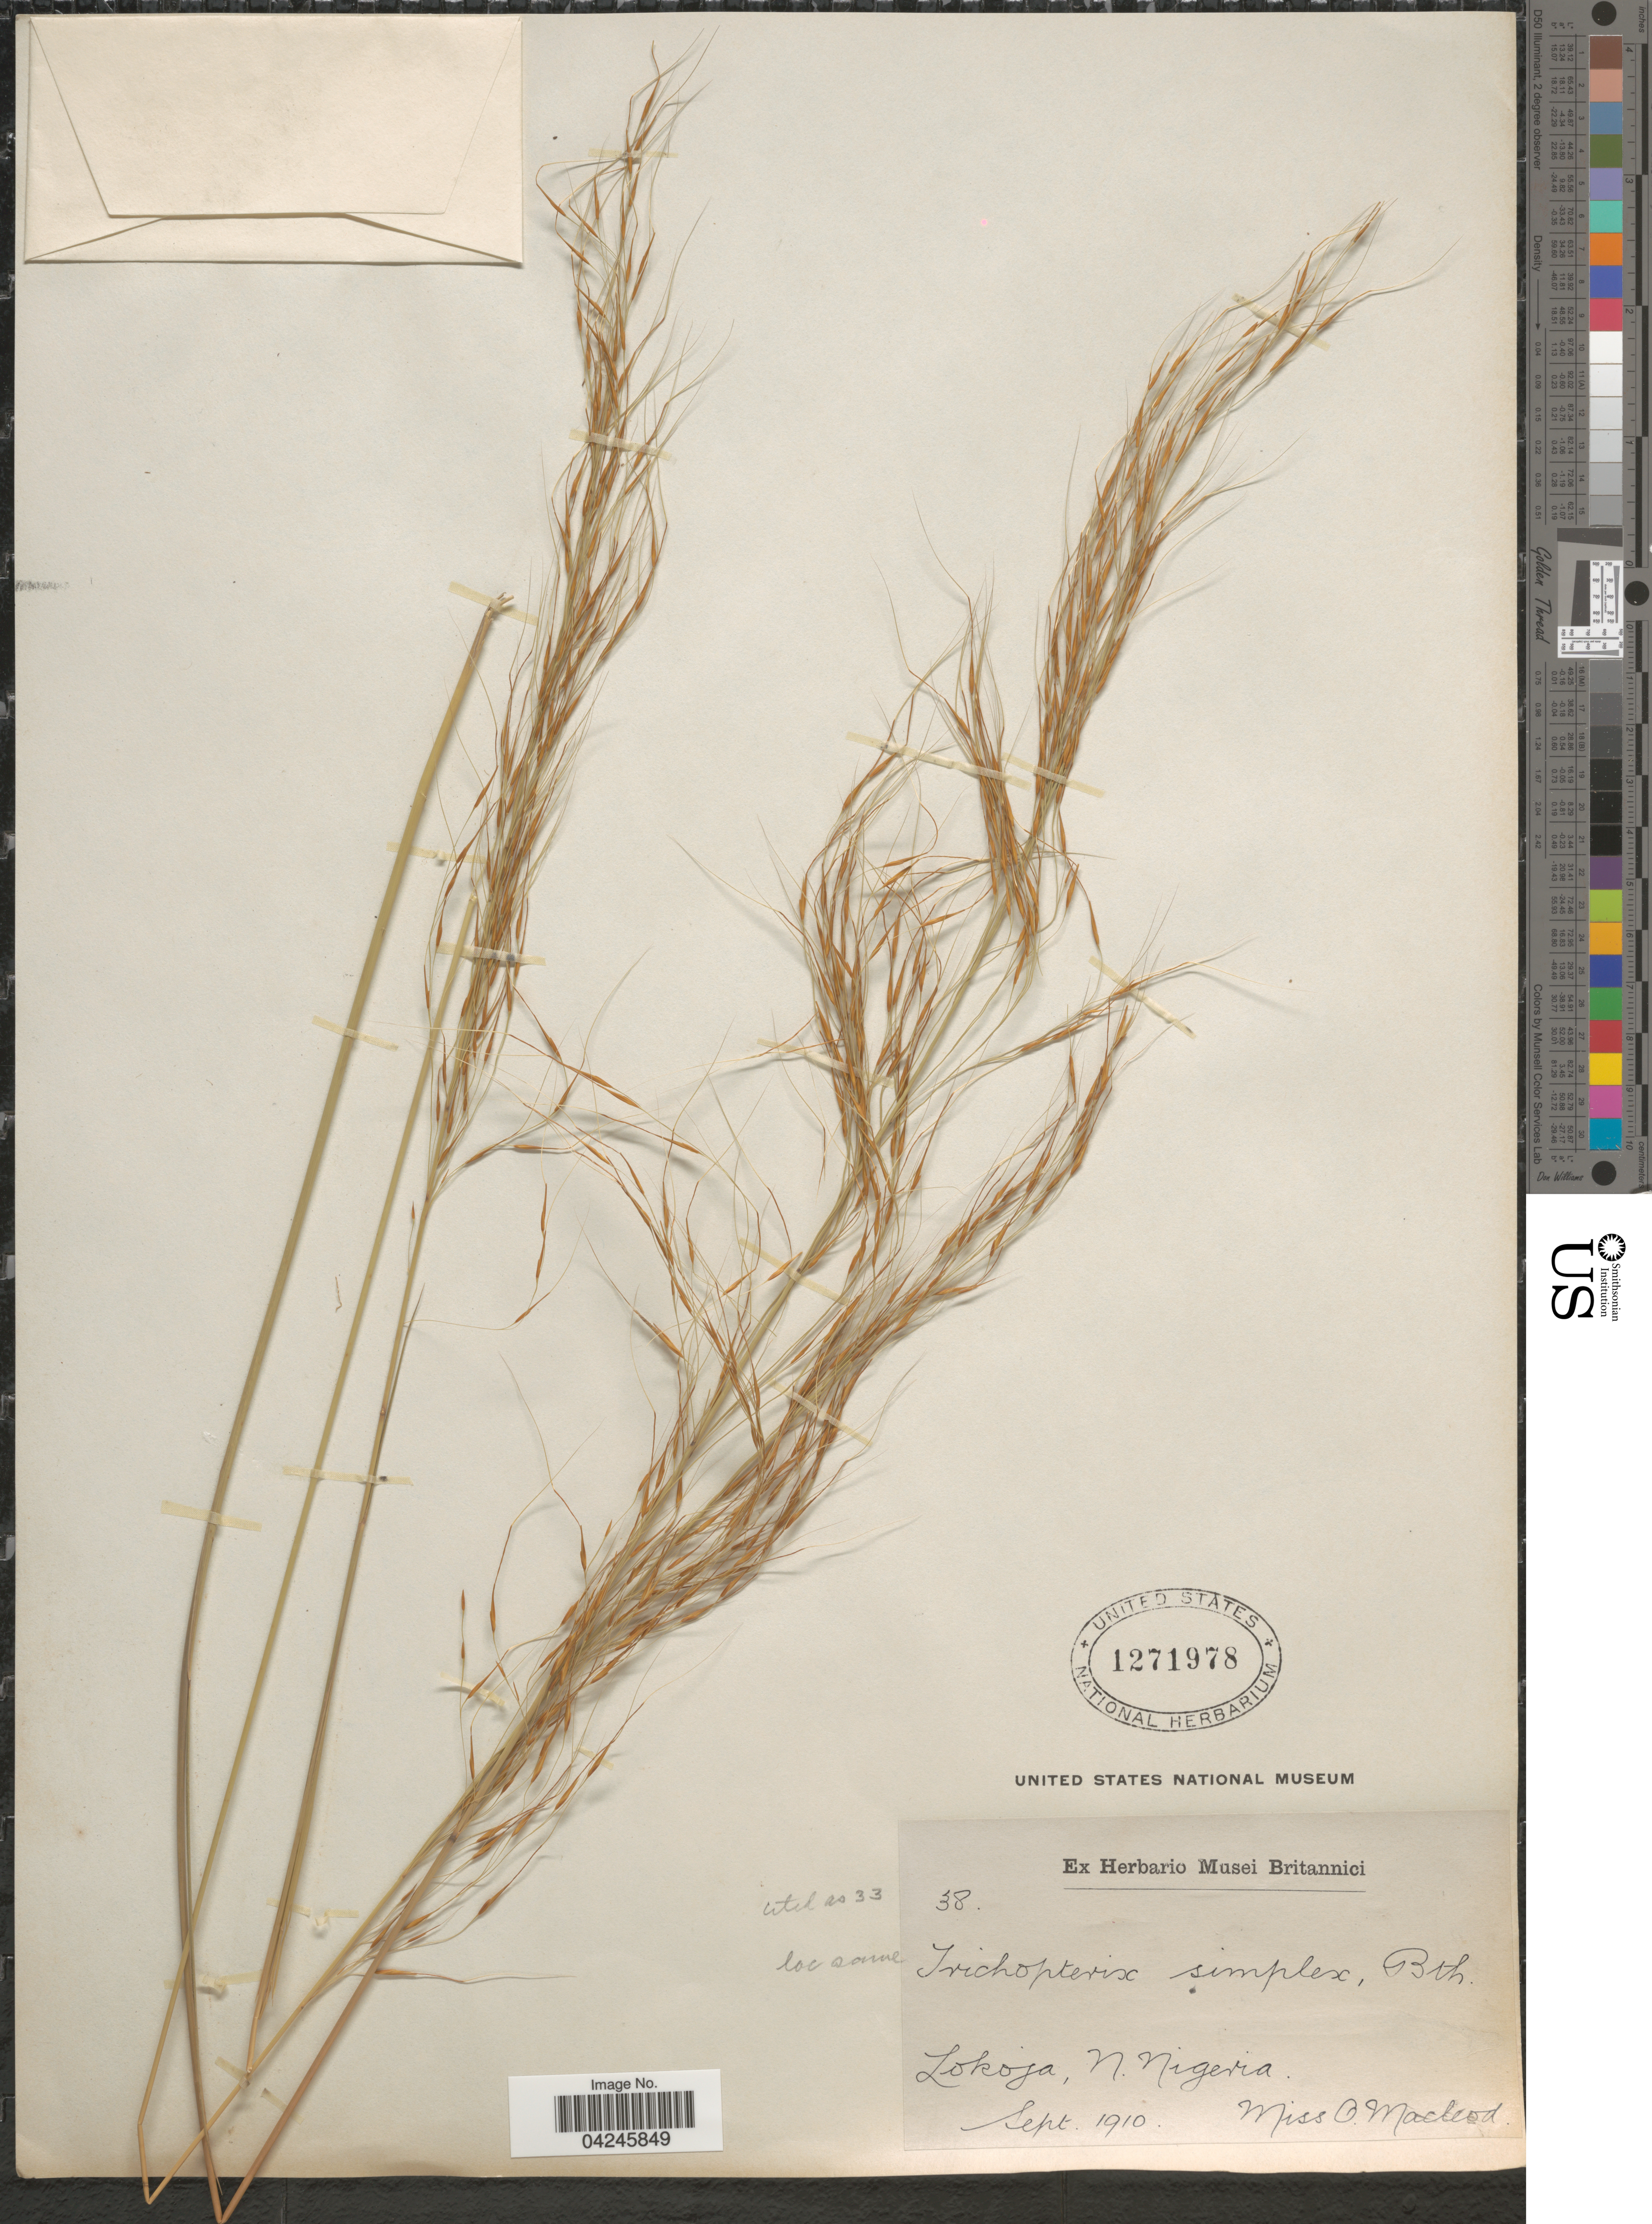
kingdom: Plantae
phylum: Tracheophyta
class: Liliopsida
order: Poales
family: Poaceae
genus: Loudetia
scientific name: Loudetia simplex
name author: (Nees) C.E. Hubb.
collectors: O. Macleod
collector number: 38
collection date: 1910-09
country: Nigeria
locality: Lokoja, N. Nigeria.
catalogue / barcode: US 1271978